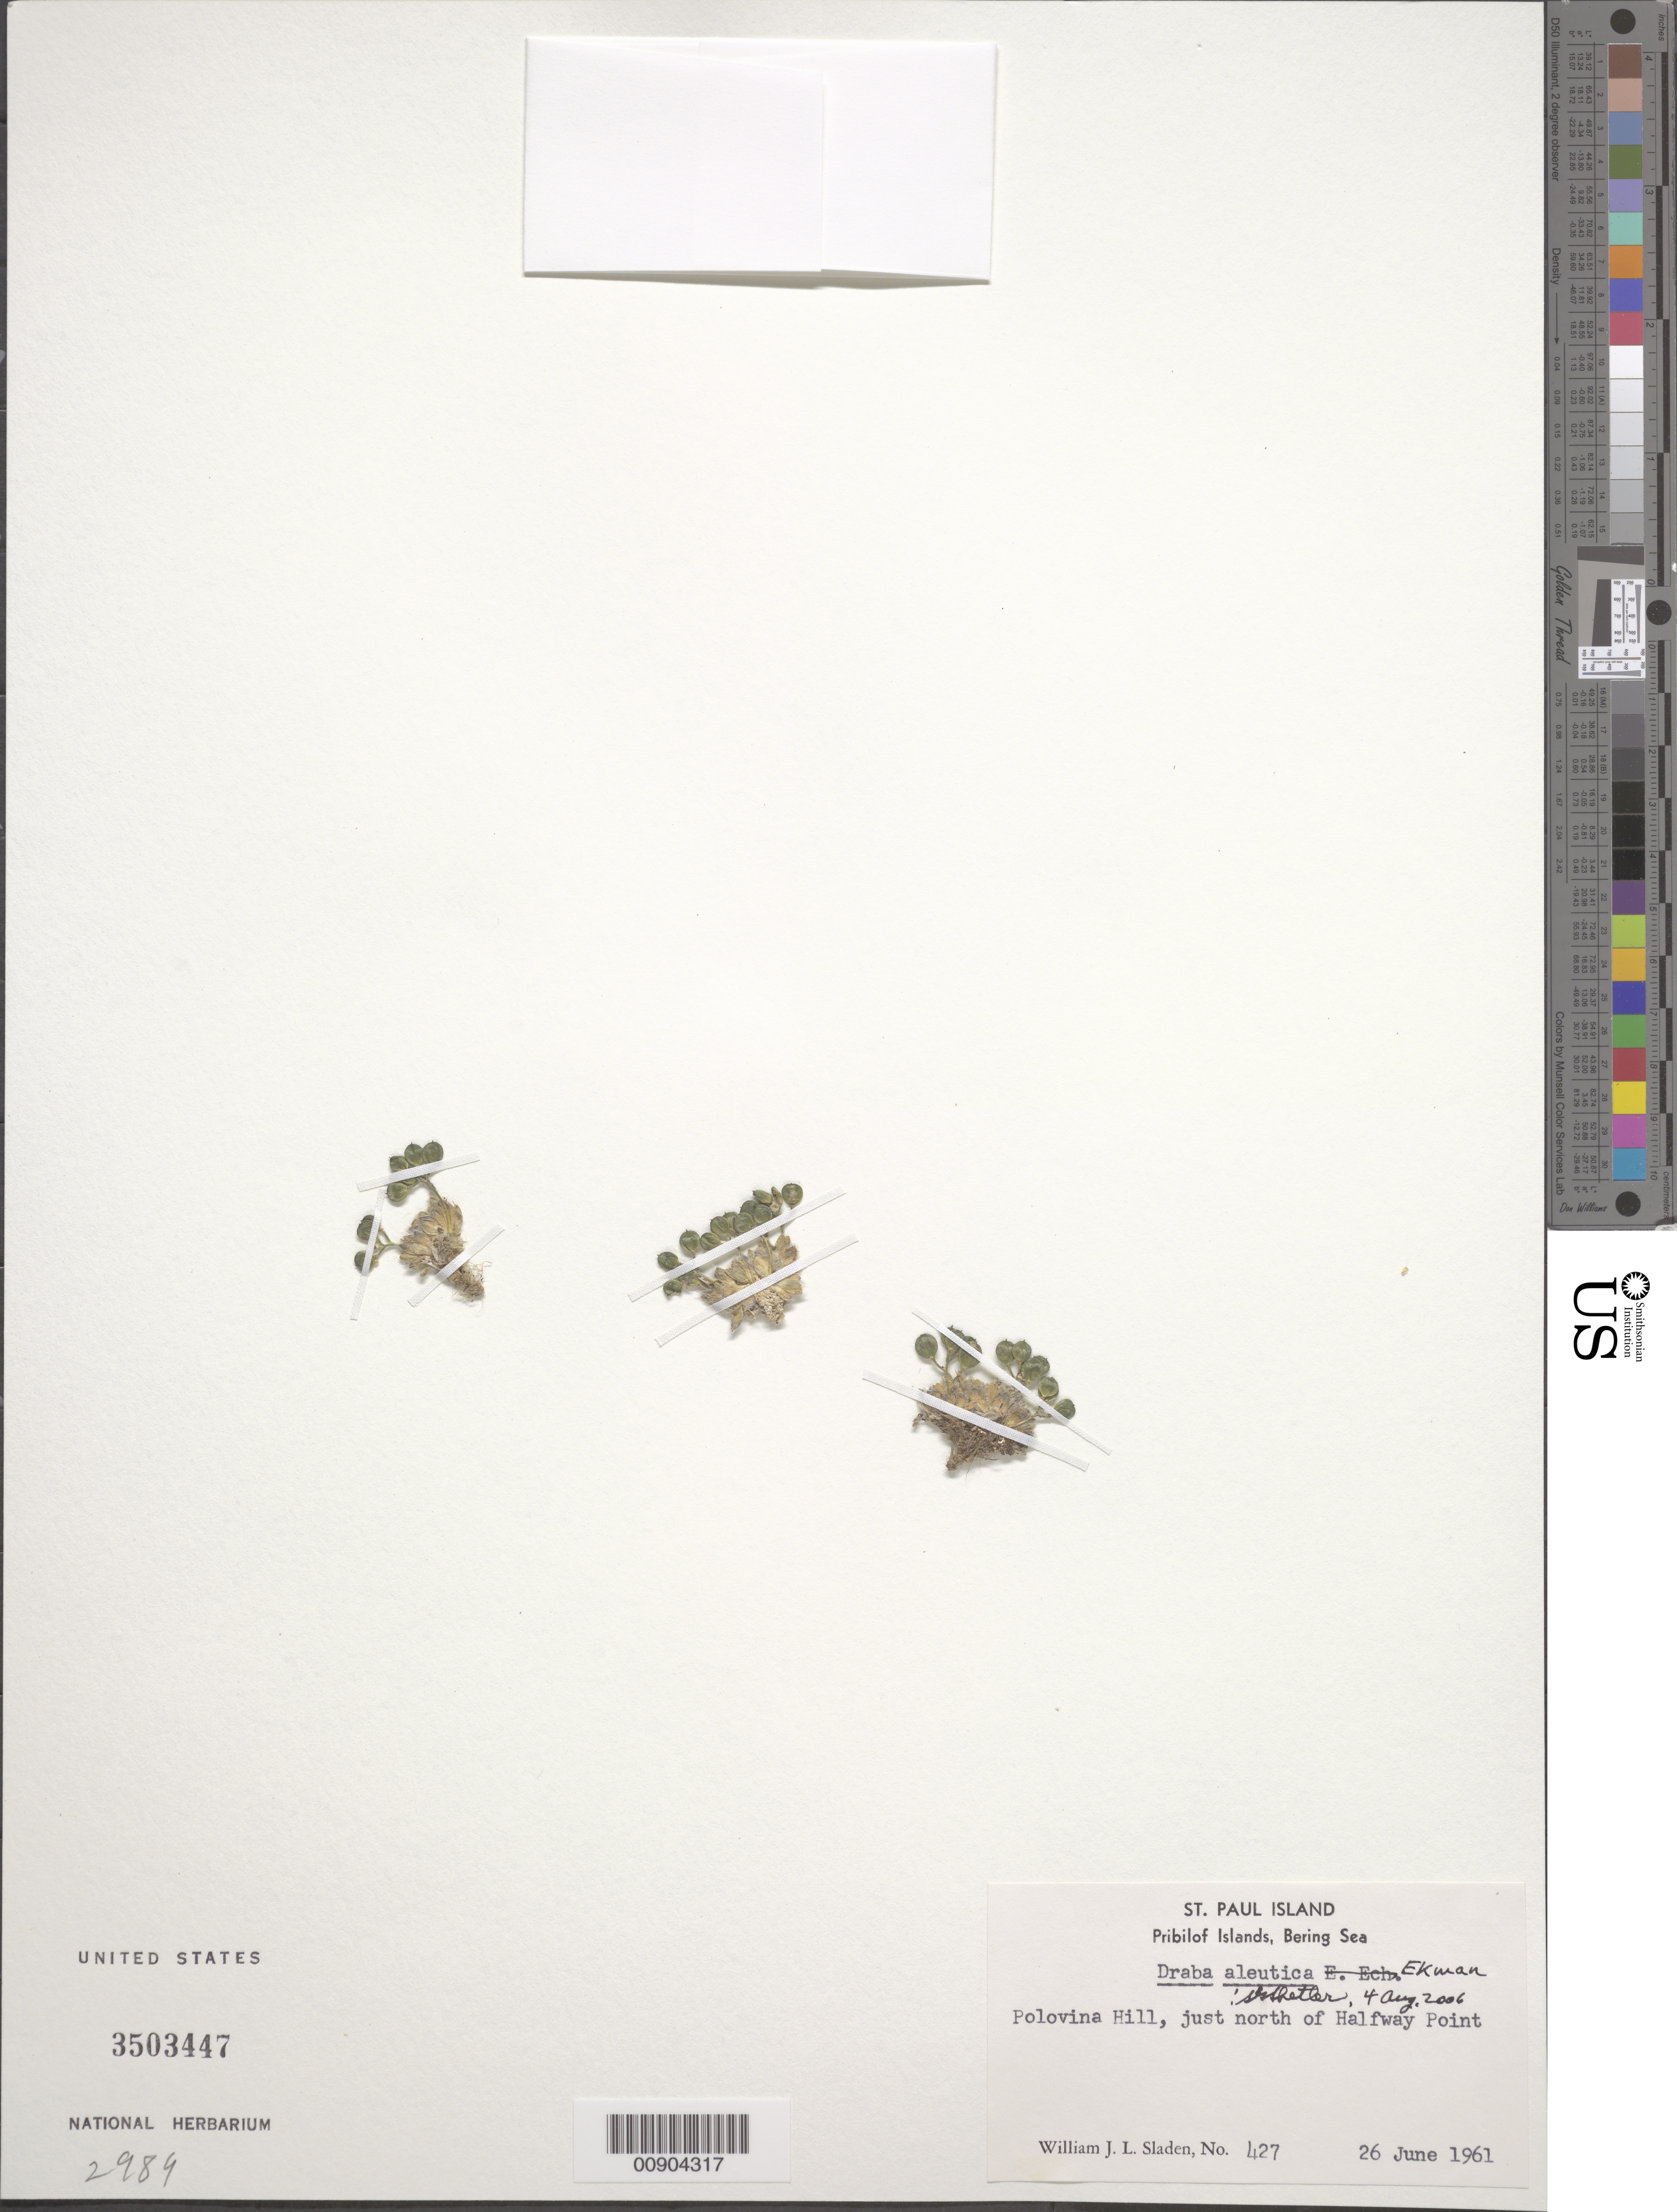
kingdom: Plantae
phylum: Tracheophyta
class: Magnoliopsida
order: Brassicales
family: Brassicaceae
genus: Draba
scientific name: Draba aleutica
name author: Ekman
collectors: W. Sladen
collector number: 427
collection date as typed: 26 Jun 1961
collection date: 1961-06-26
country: United States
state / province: Alaska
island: St. Paul Island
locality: Polovina Hill, just north of Halfway Point., Bering Sea, Pribilof Islands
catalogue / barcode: US 3503447